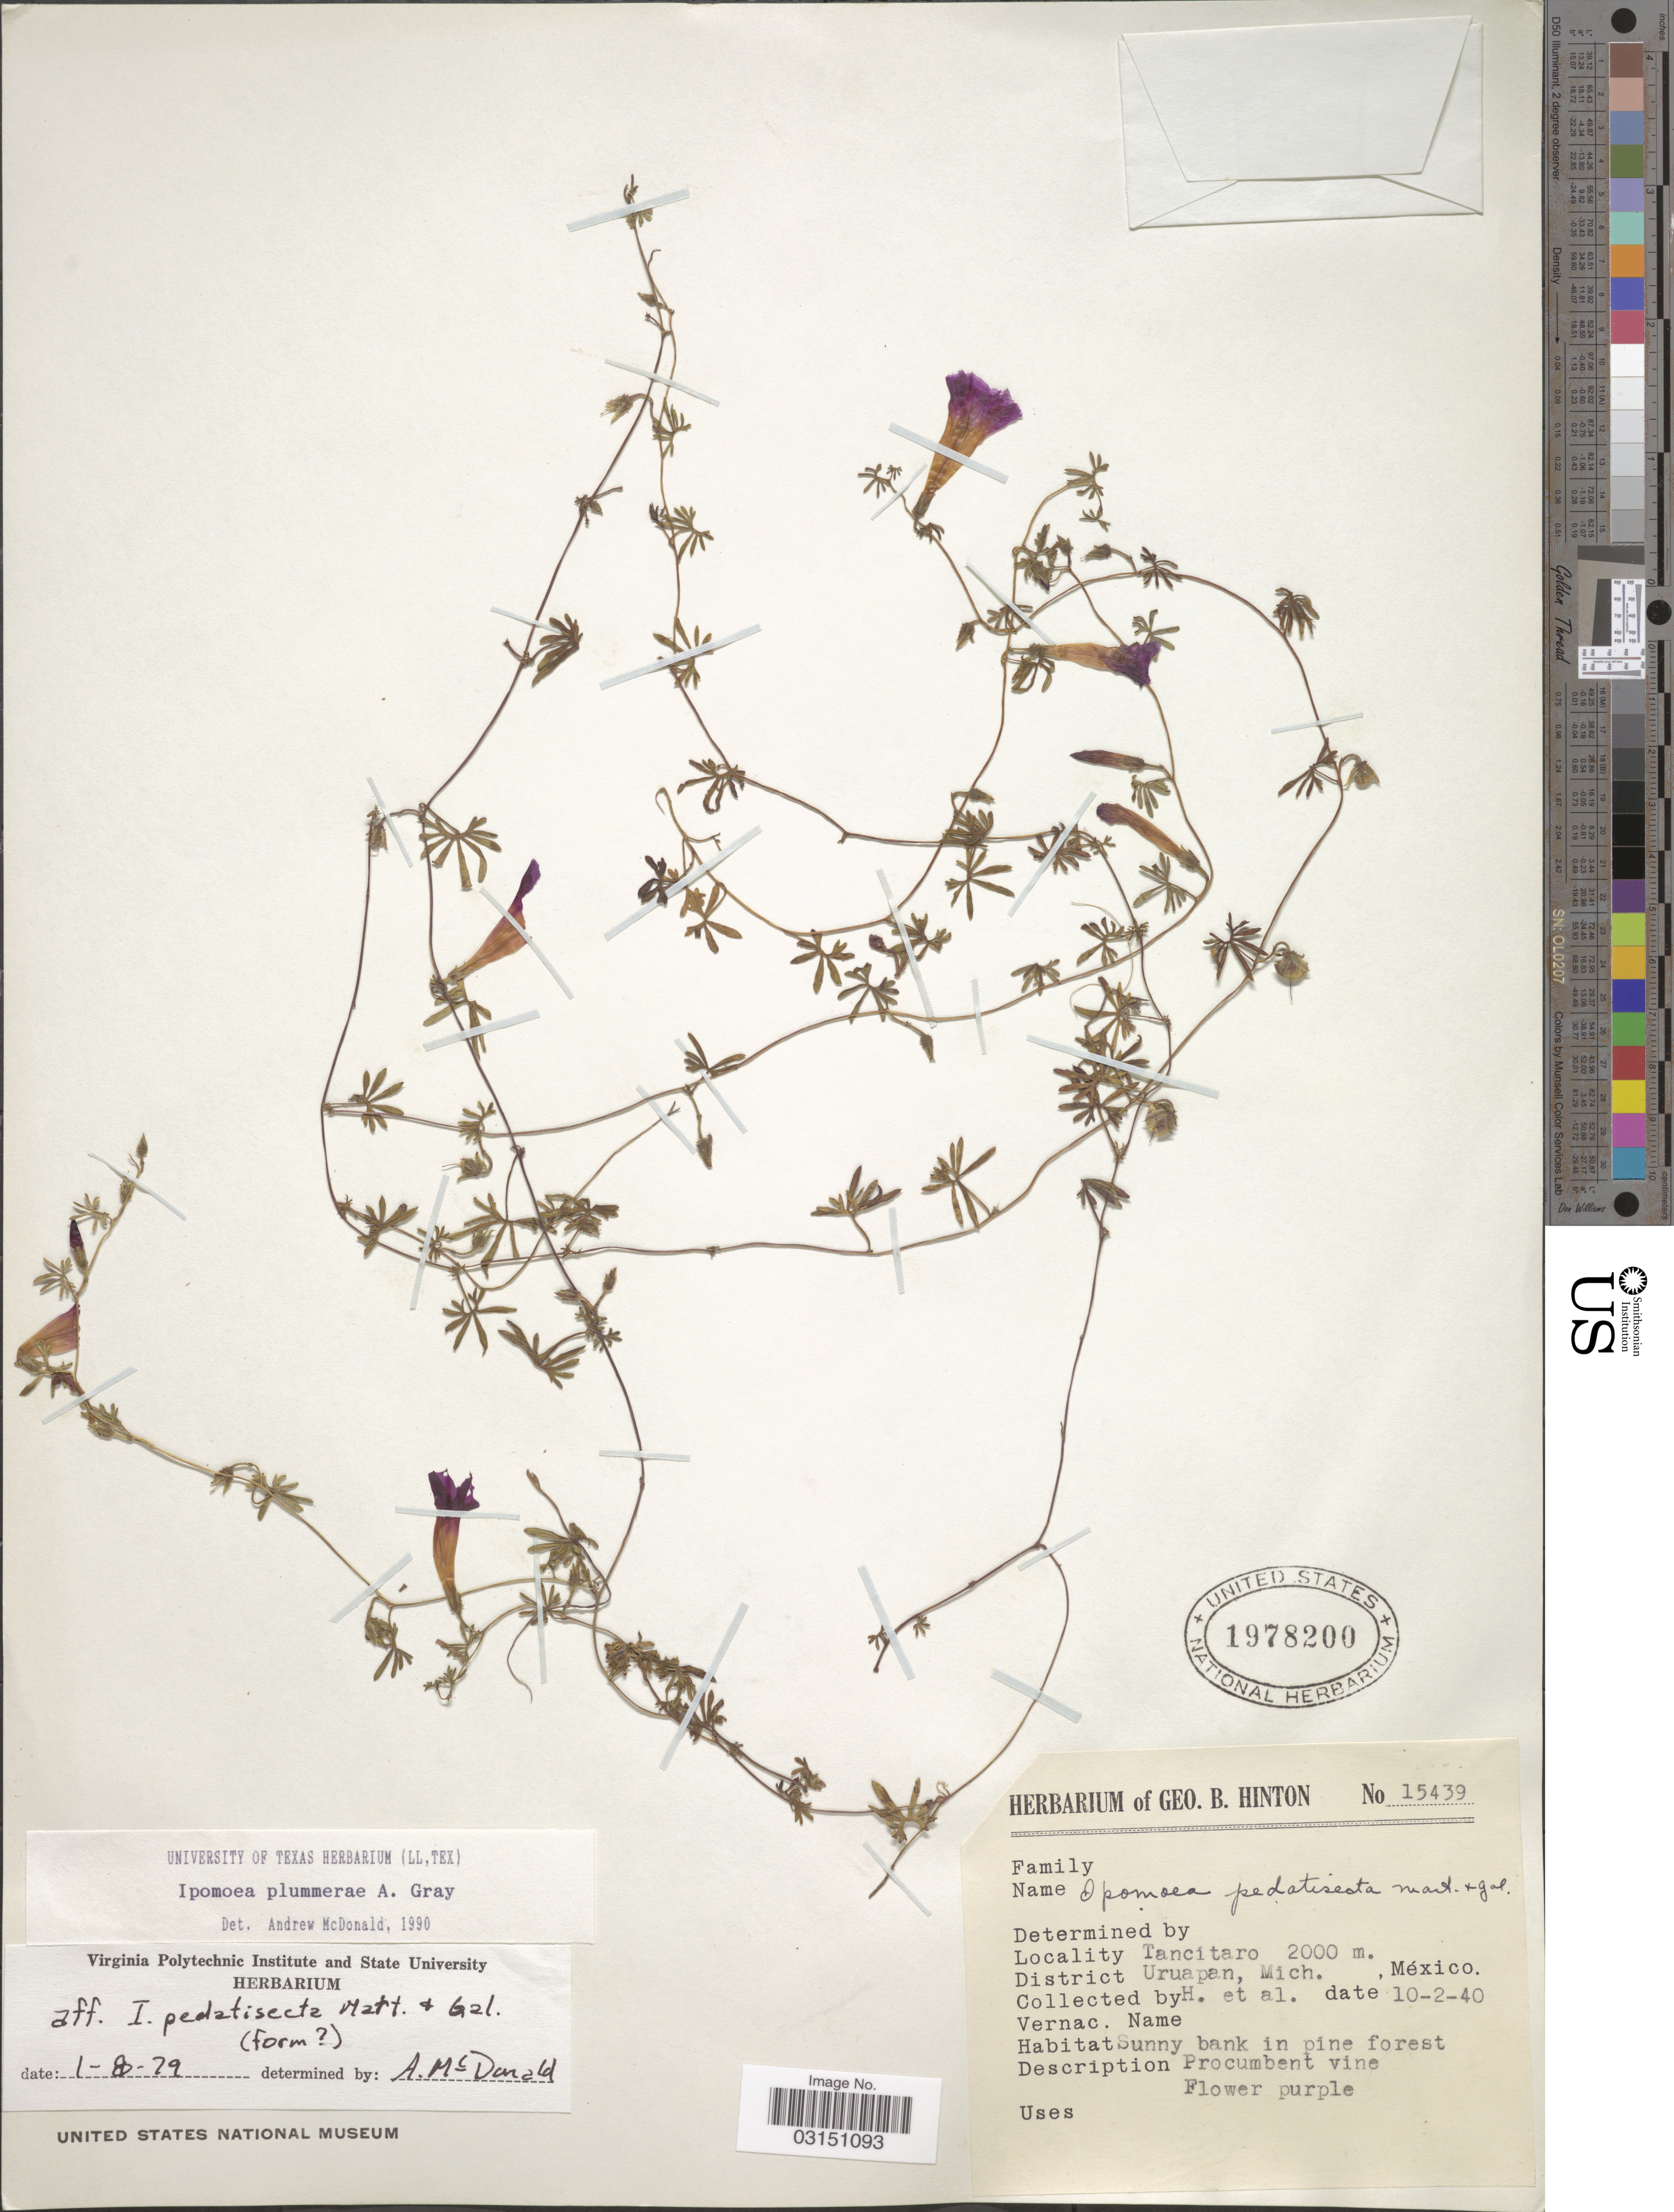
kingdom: Plantae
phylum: Tracheophyta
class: Magnoliopsida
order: Solanales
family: Convolvulaceae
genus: Ipomoea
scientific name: Ipomoea plummerae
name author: A. Gray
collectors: G. B. Hinton & et al.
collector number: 15439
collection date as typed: Transcribed d/m/y: 10/2/40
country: Mexico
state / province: Michoacán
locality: Tancitaro. District Uruapan.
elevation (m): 2000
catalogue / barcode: US 1978200